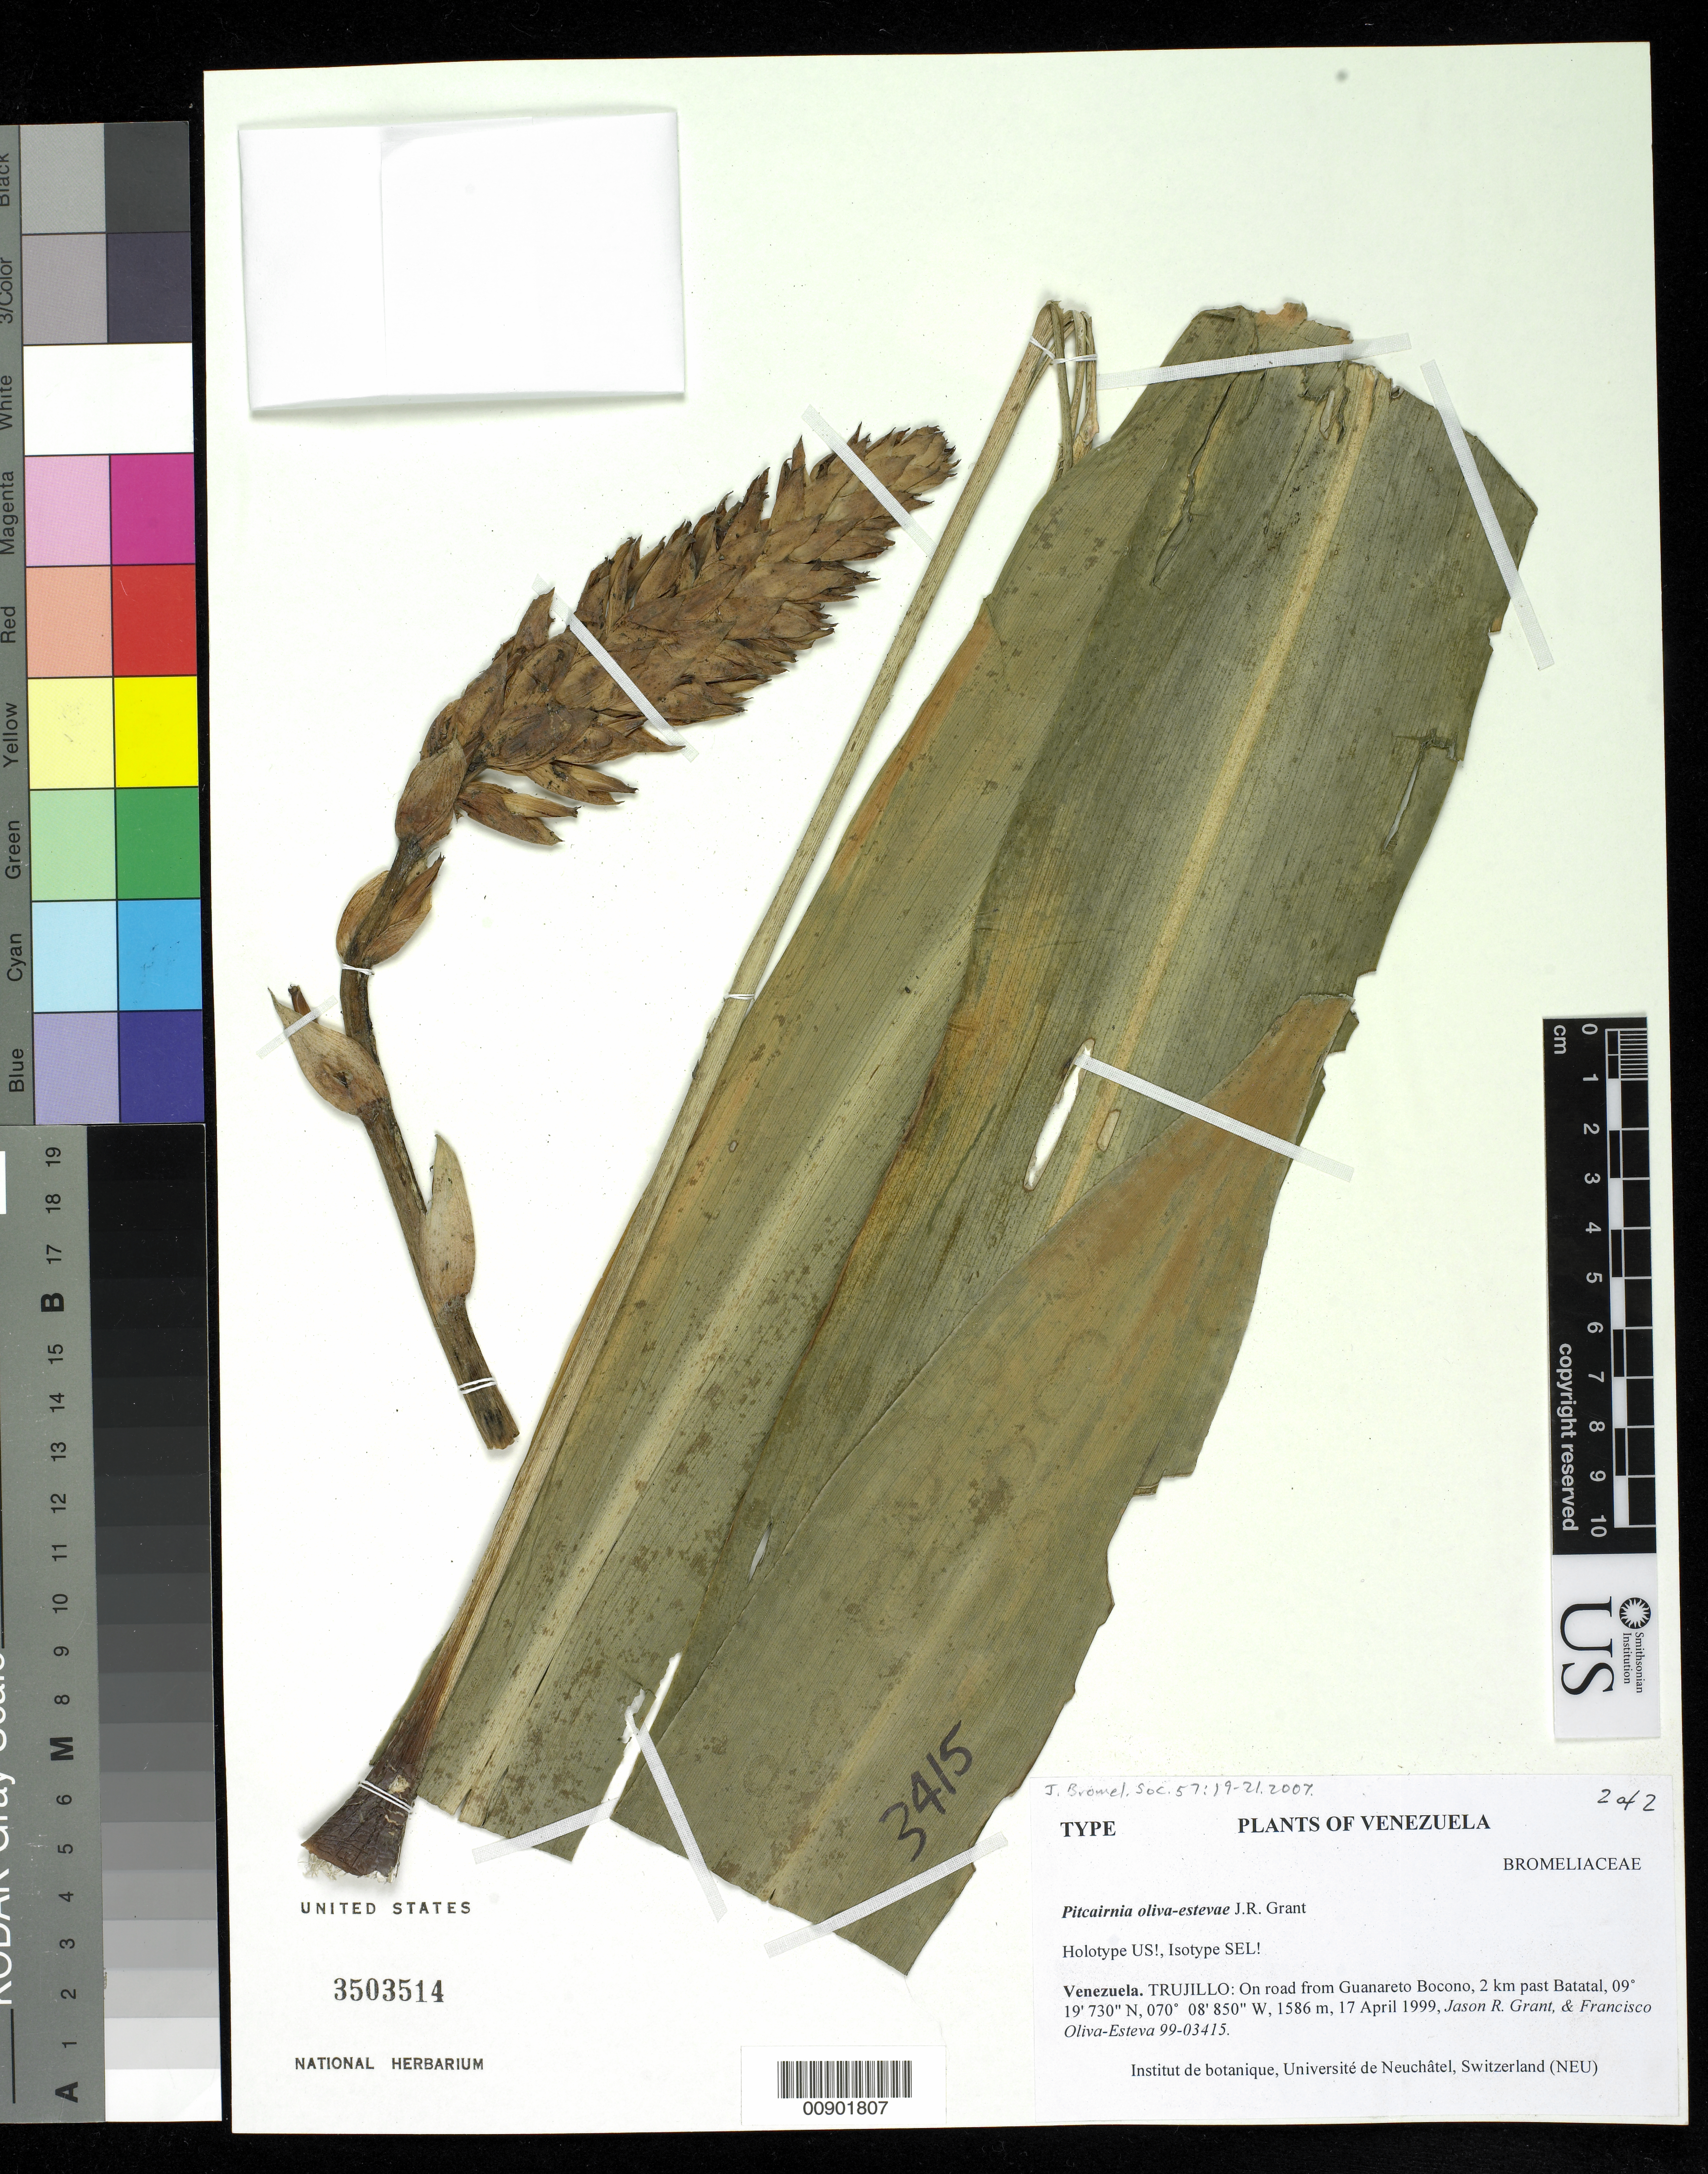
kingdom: Plantae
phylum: Tracheophyta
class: Liliopsida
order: Poales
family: Bromeliaceae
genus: Pitcairnia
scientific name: Pitcairnia oliva-estevae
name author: J.R. Grant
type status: Holotype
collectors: J. R. Grant & F. Oliva-Esteva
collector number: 99-03415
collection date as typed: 17 Apr 1999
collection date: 1999-04-17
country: Venezuela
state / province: Trujillo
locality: Trujillo: on road from Guanareto Bocono, 2 km past Batatal.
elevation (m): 1586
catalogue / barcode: US 3503514